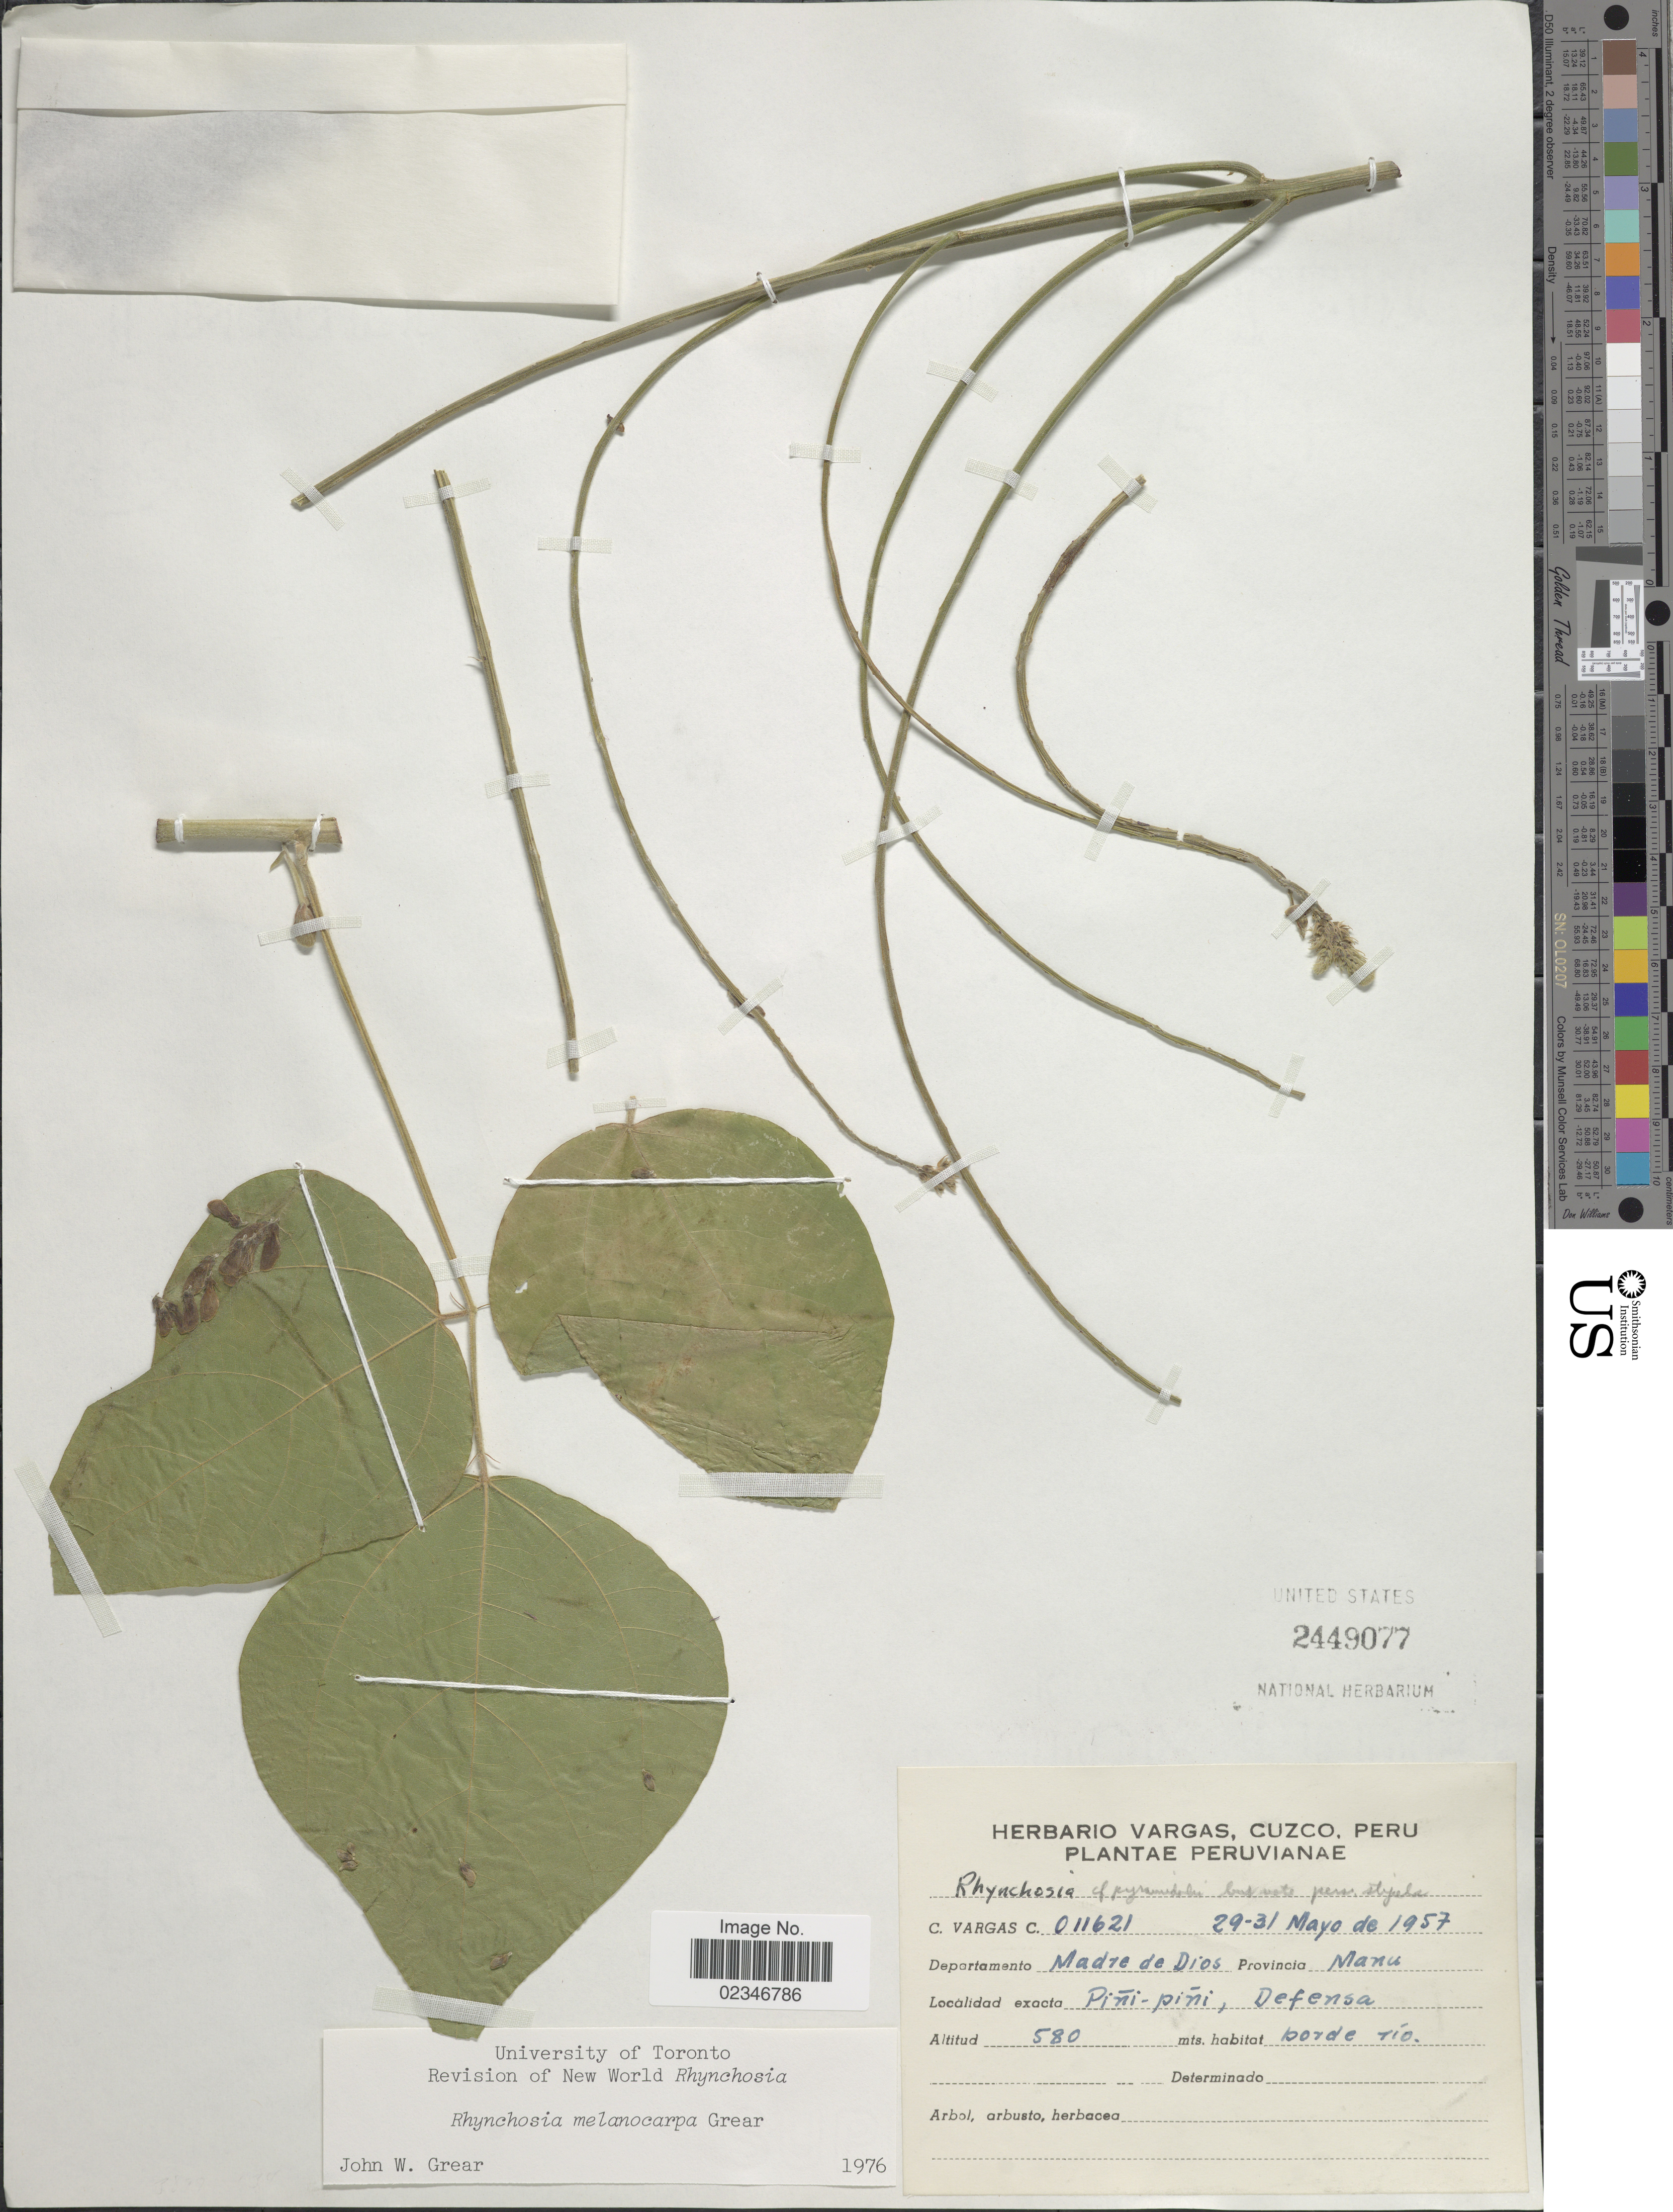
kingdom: Plantae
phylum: Tracheophyta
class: Magnoliopsida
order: Fabales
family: Fabaceae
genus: Rhynchosia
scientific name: Rhynchosia melanocarpa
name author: Grear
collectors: C. Vargas Calderón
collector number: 011621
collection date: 1957-05-29/1957-05-31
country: Peru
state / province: Madre de Dios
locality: Departamento Madre de Dios, Provincia Manu, Pini-pini, Defensa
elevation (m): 580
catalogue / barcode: US 2449077